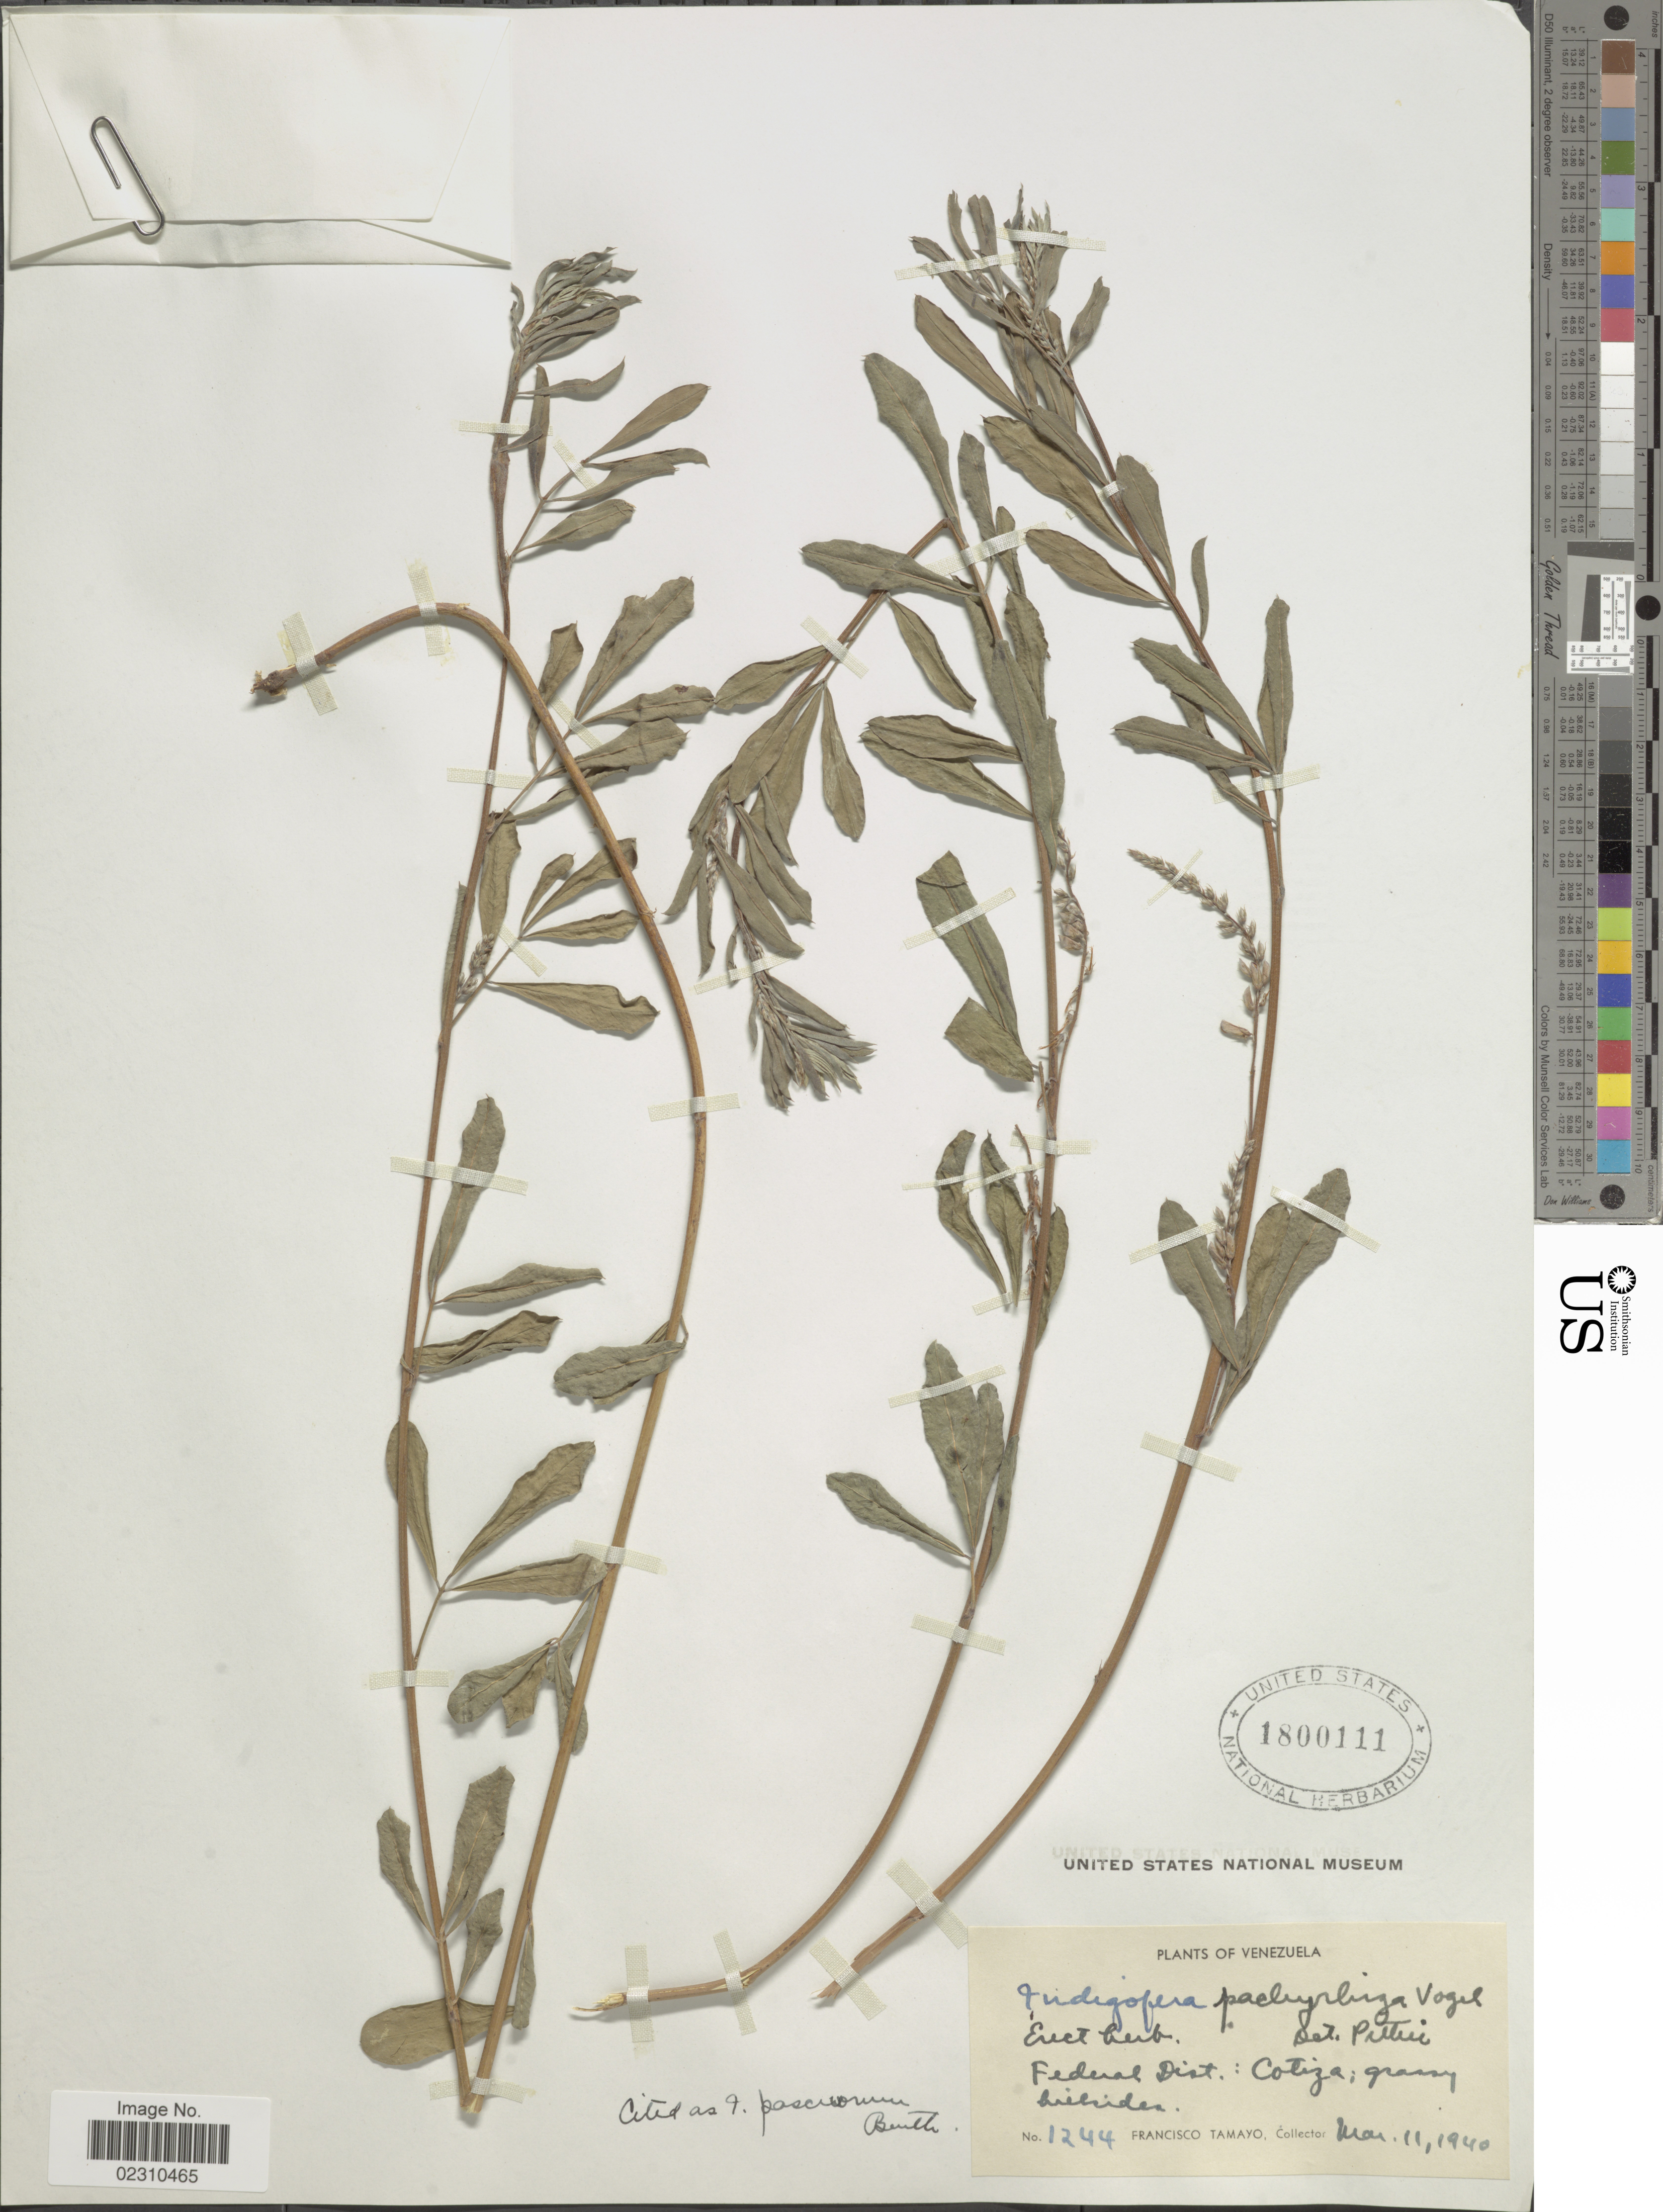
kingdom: Plantae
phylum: Tracheophyta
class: Magnoliopsida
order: Fabales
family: Fabaceae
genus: Indigofera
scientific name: Indigofera pascuorum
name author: Benth.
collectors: F. Tamayo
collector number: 1244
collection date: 1940-03-11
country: Venezuela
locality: Federal Dist: Cotiza.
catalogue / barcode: US 1800111